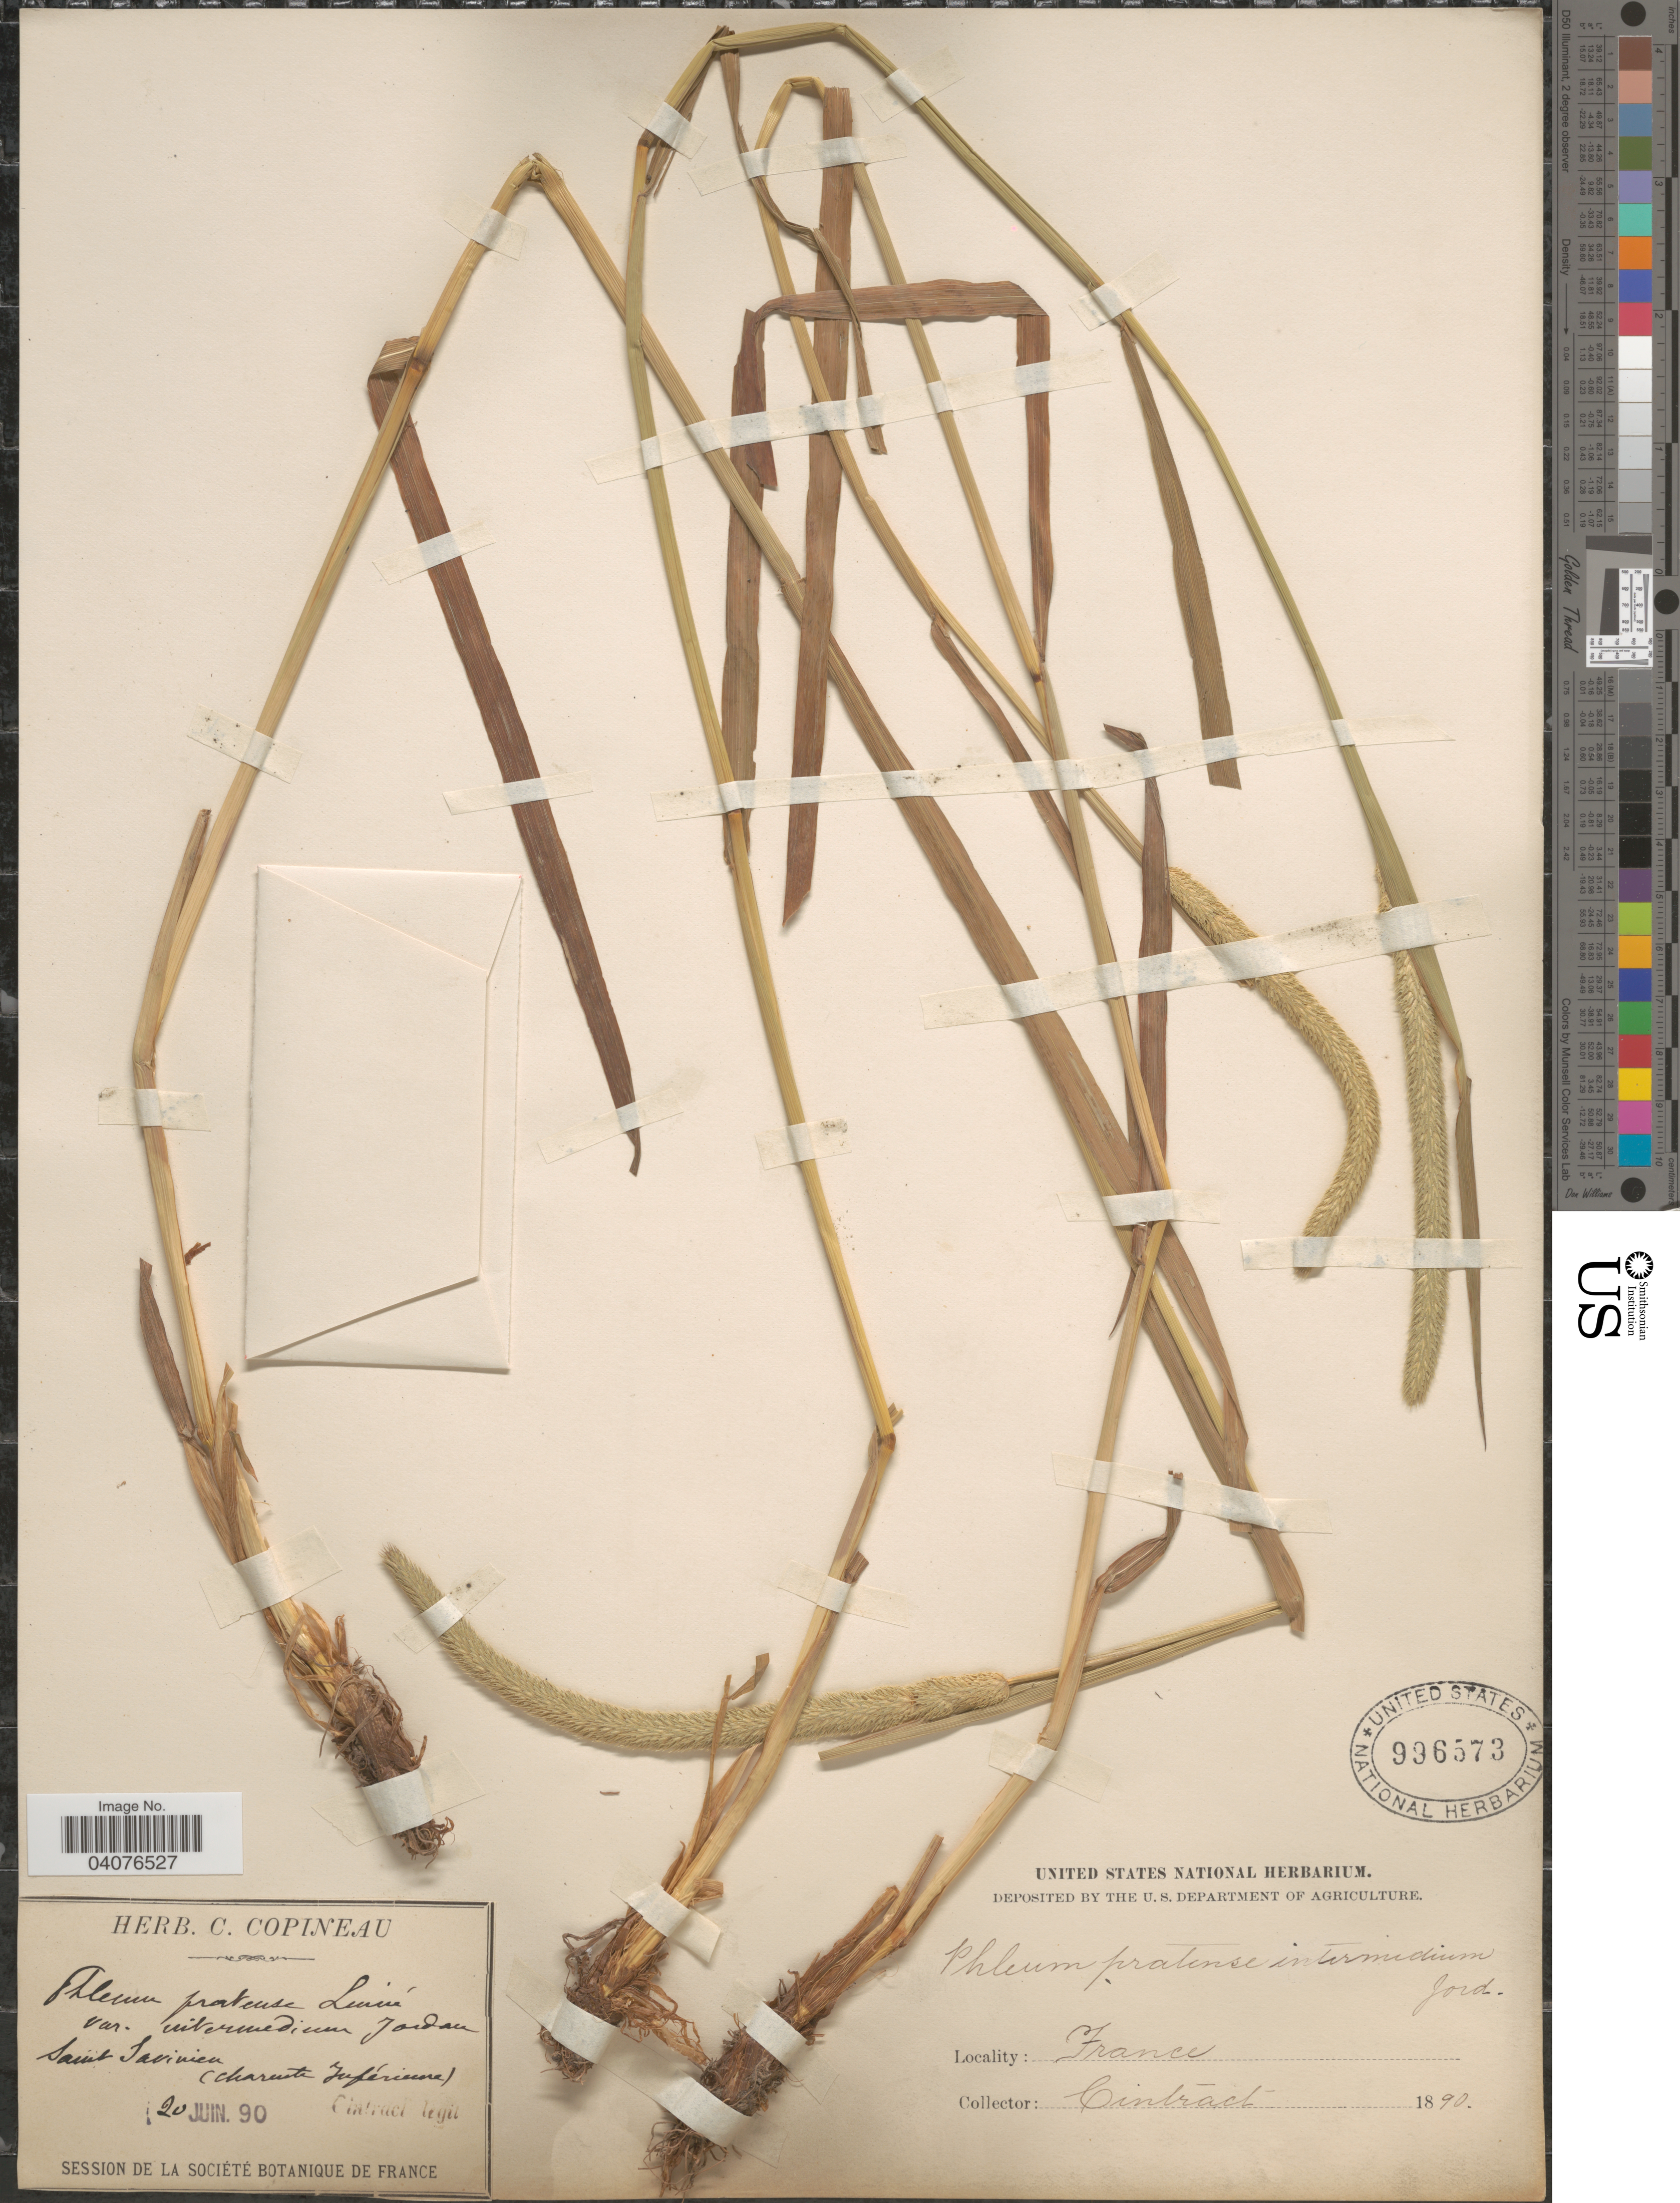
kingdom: Plantae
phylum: Tracheophyta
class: Liliopsida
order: Poales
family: Poaceae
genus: Phleum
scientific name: Phleum pratense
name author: L.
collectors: Cintract, --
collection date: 1890-06-20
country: France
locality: Saint Savinica (Charante Infériere).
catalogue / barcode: US 996573